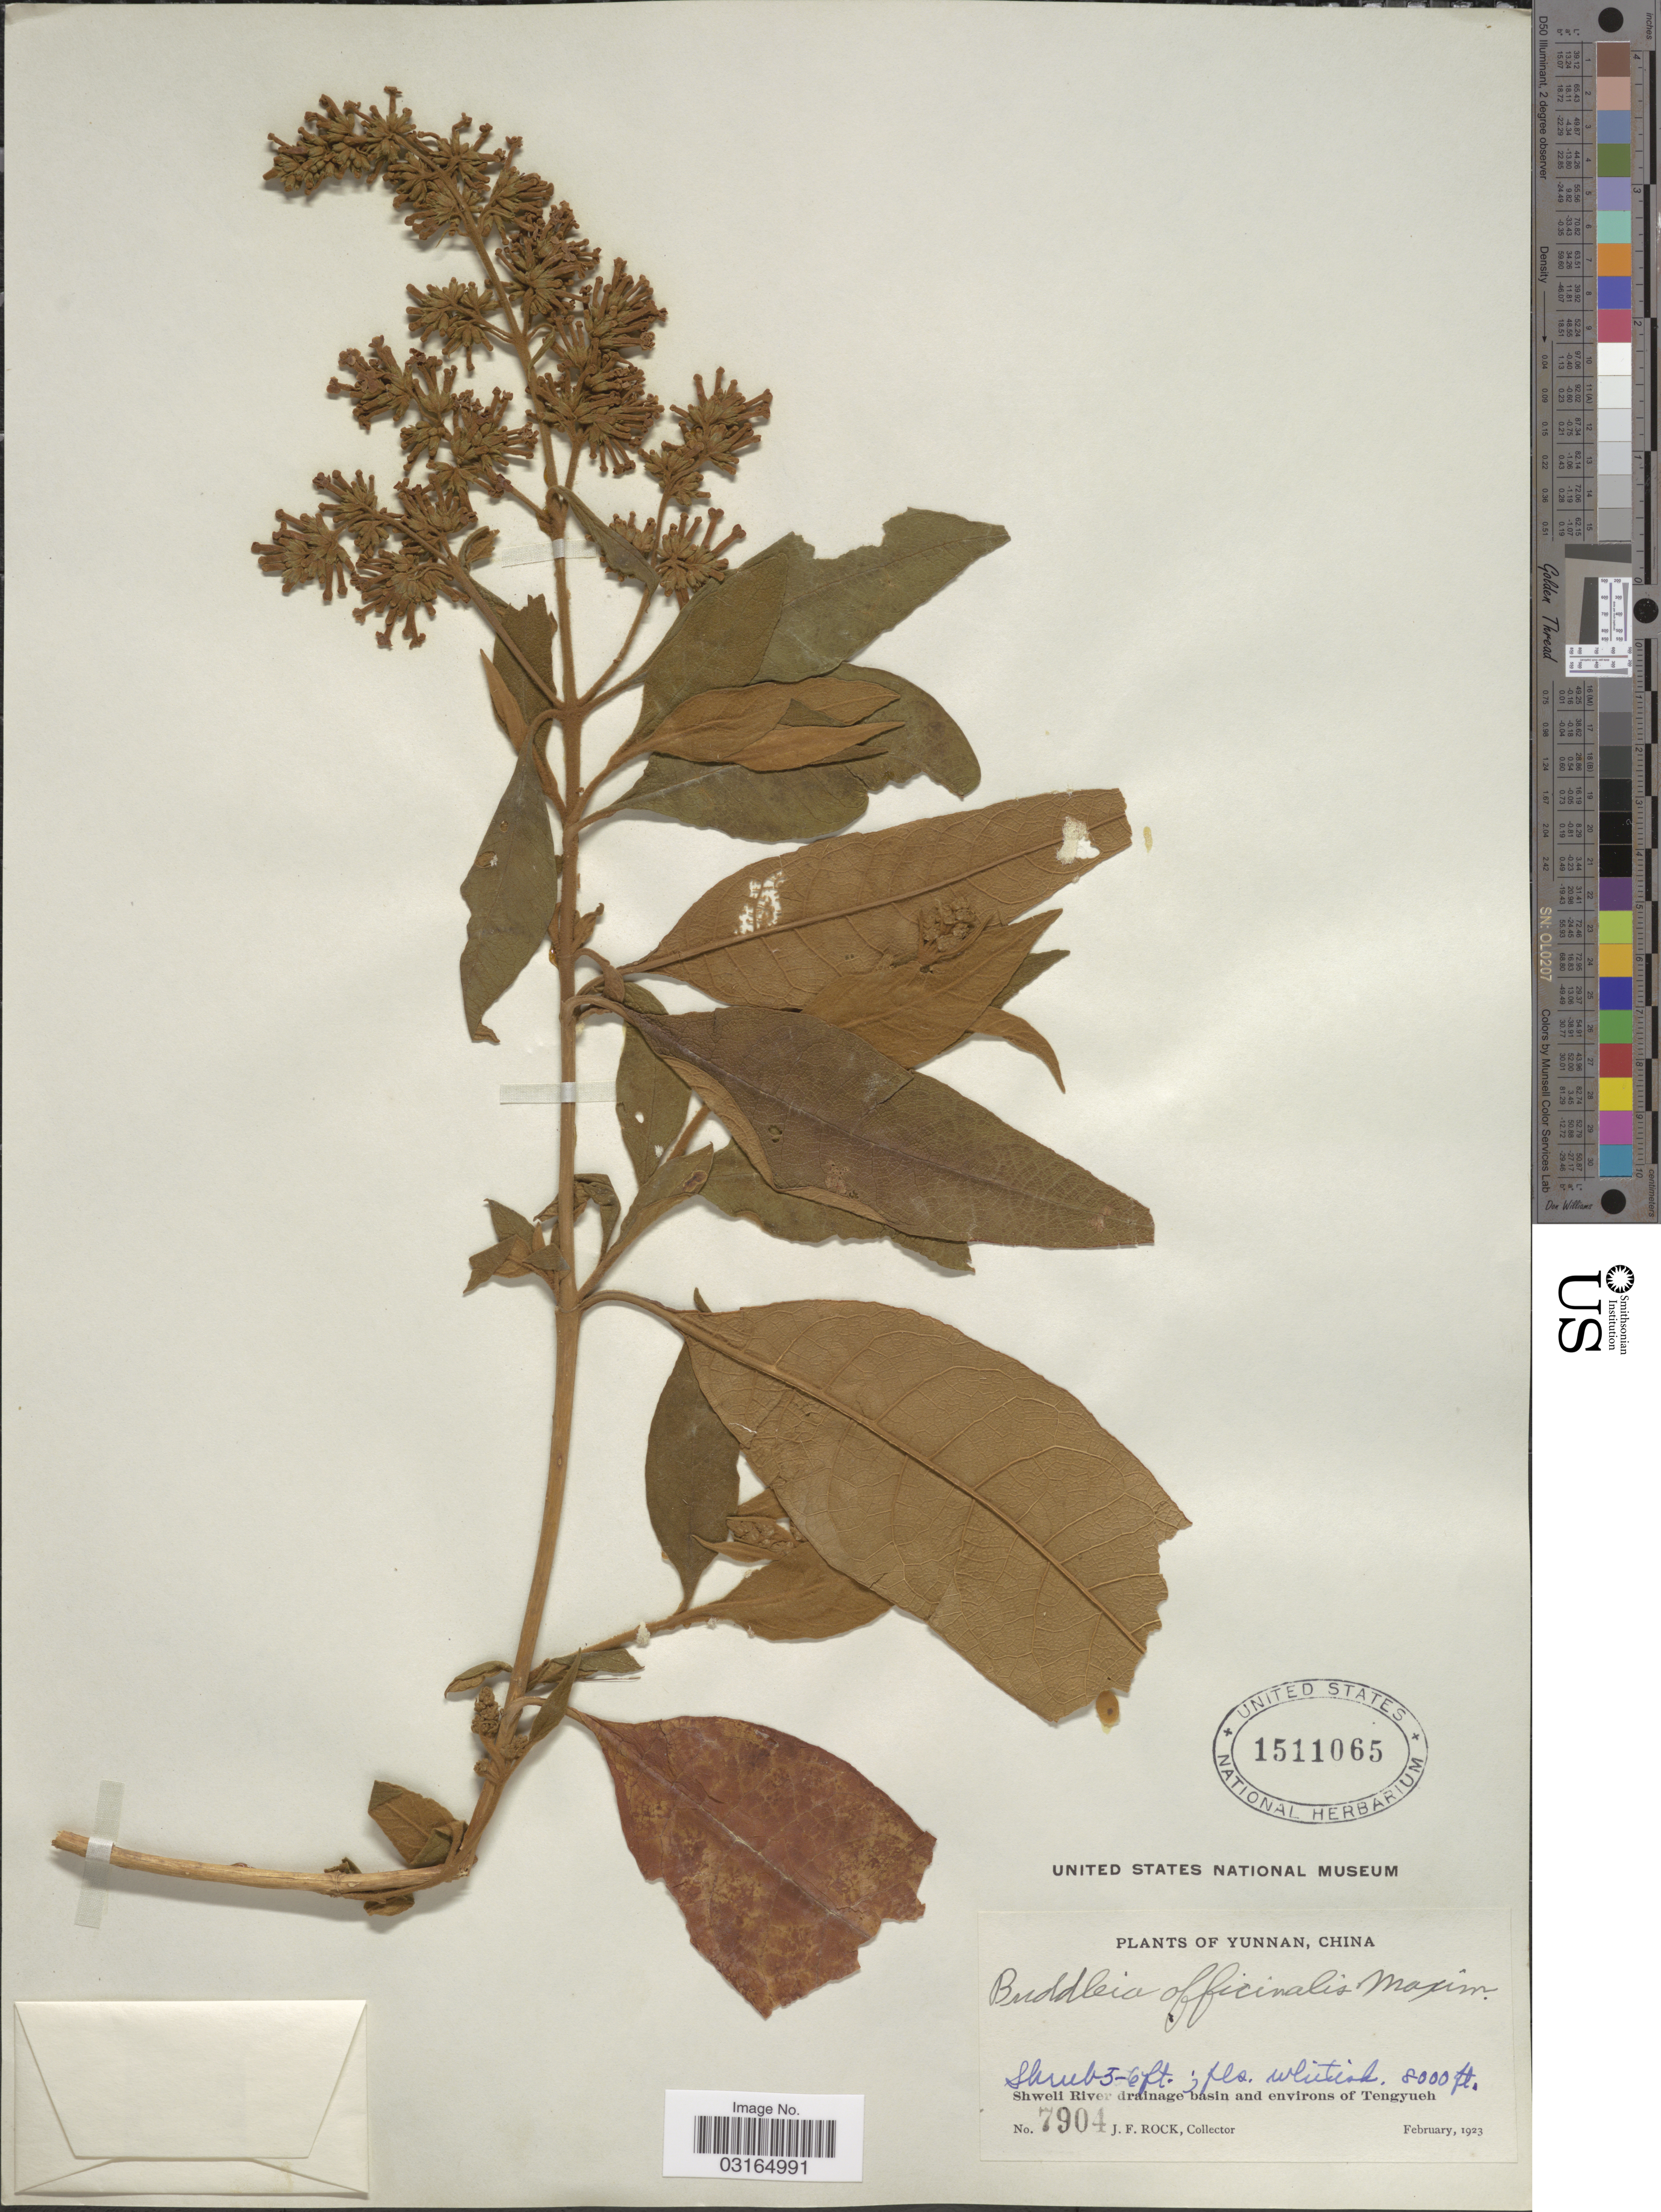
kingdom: Plantae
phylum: Tracheophyta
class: Magnoliopsida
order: Lamiales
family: Scrophulariaceae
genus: Buddleja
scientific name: Buddleja officinalis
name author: Maxim.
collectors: J. Rock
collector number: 7904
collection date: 1923-02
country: China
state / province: Yunnan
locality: Shweli River drainage basin and environs of Tengyueh.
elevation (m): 2438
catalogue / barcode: US 1511065